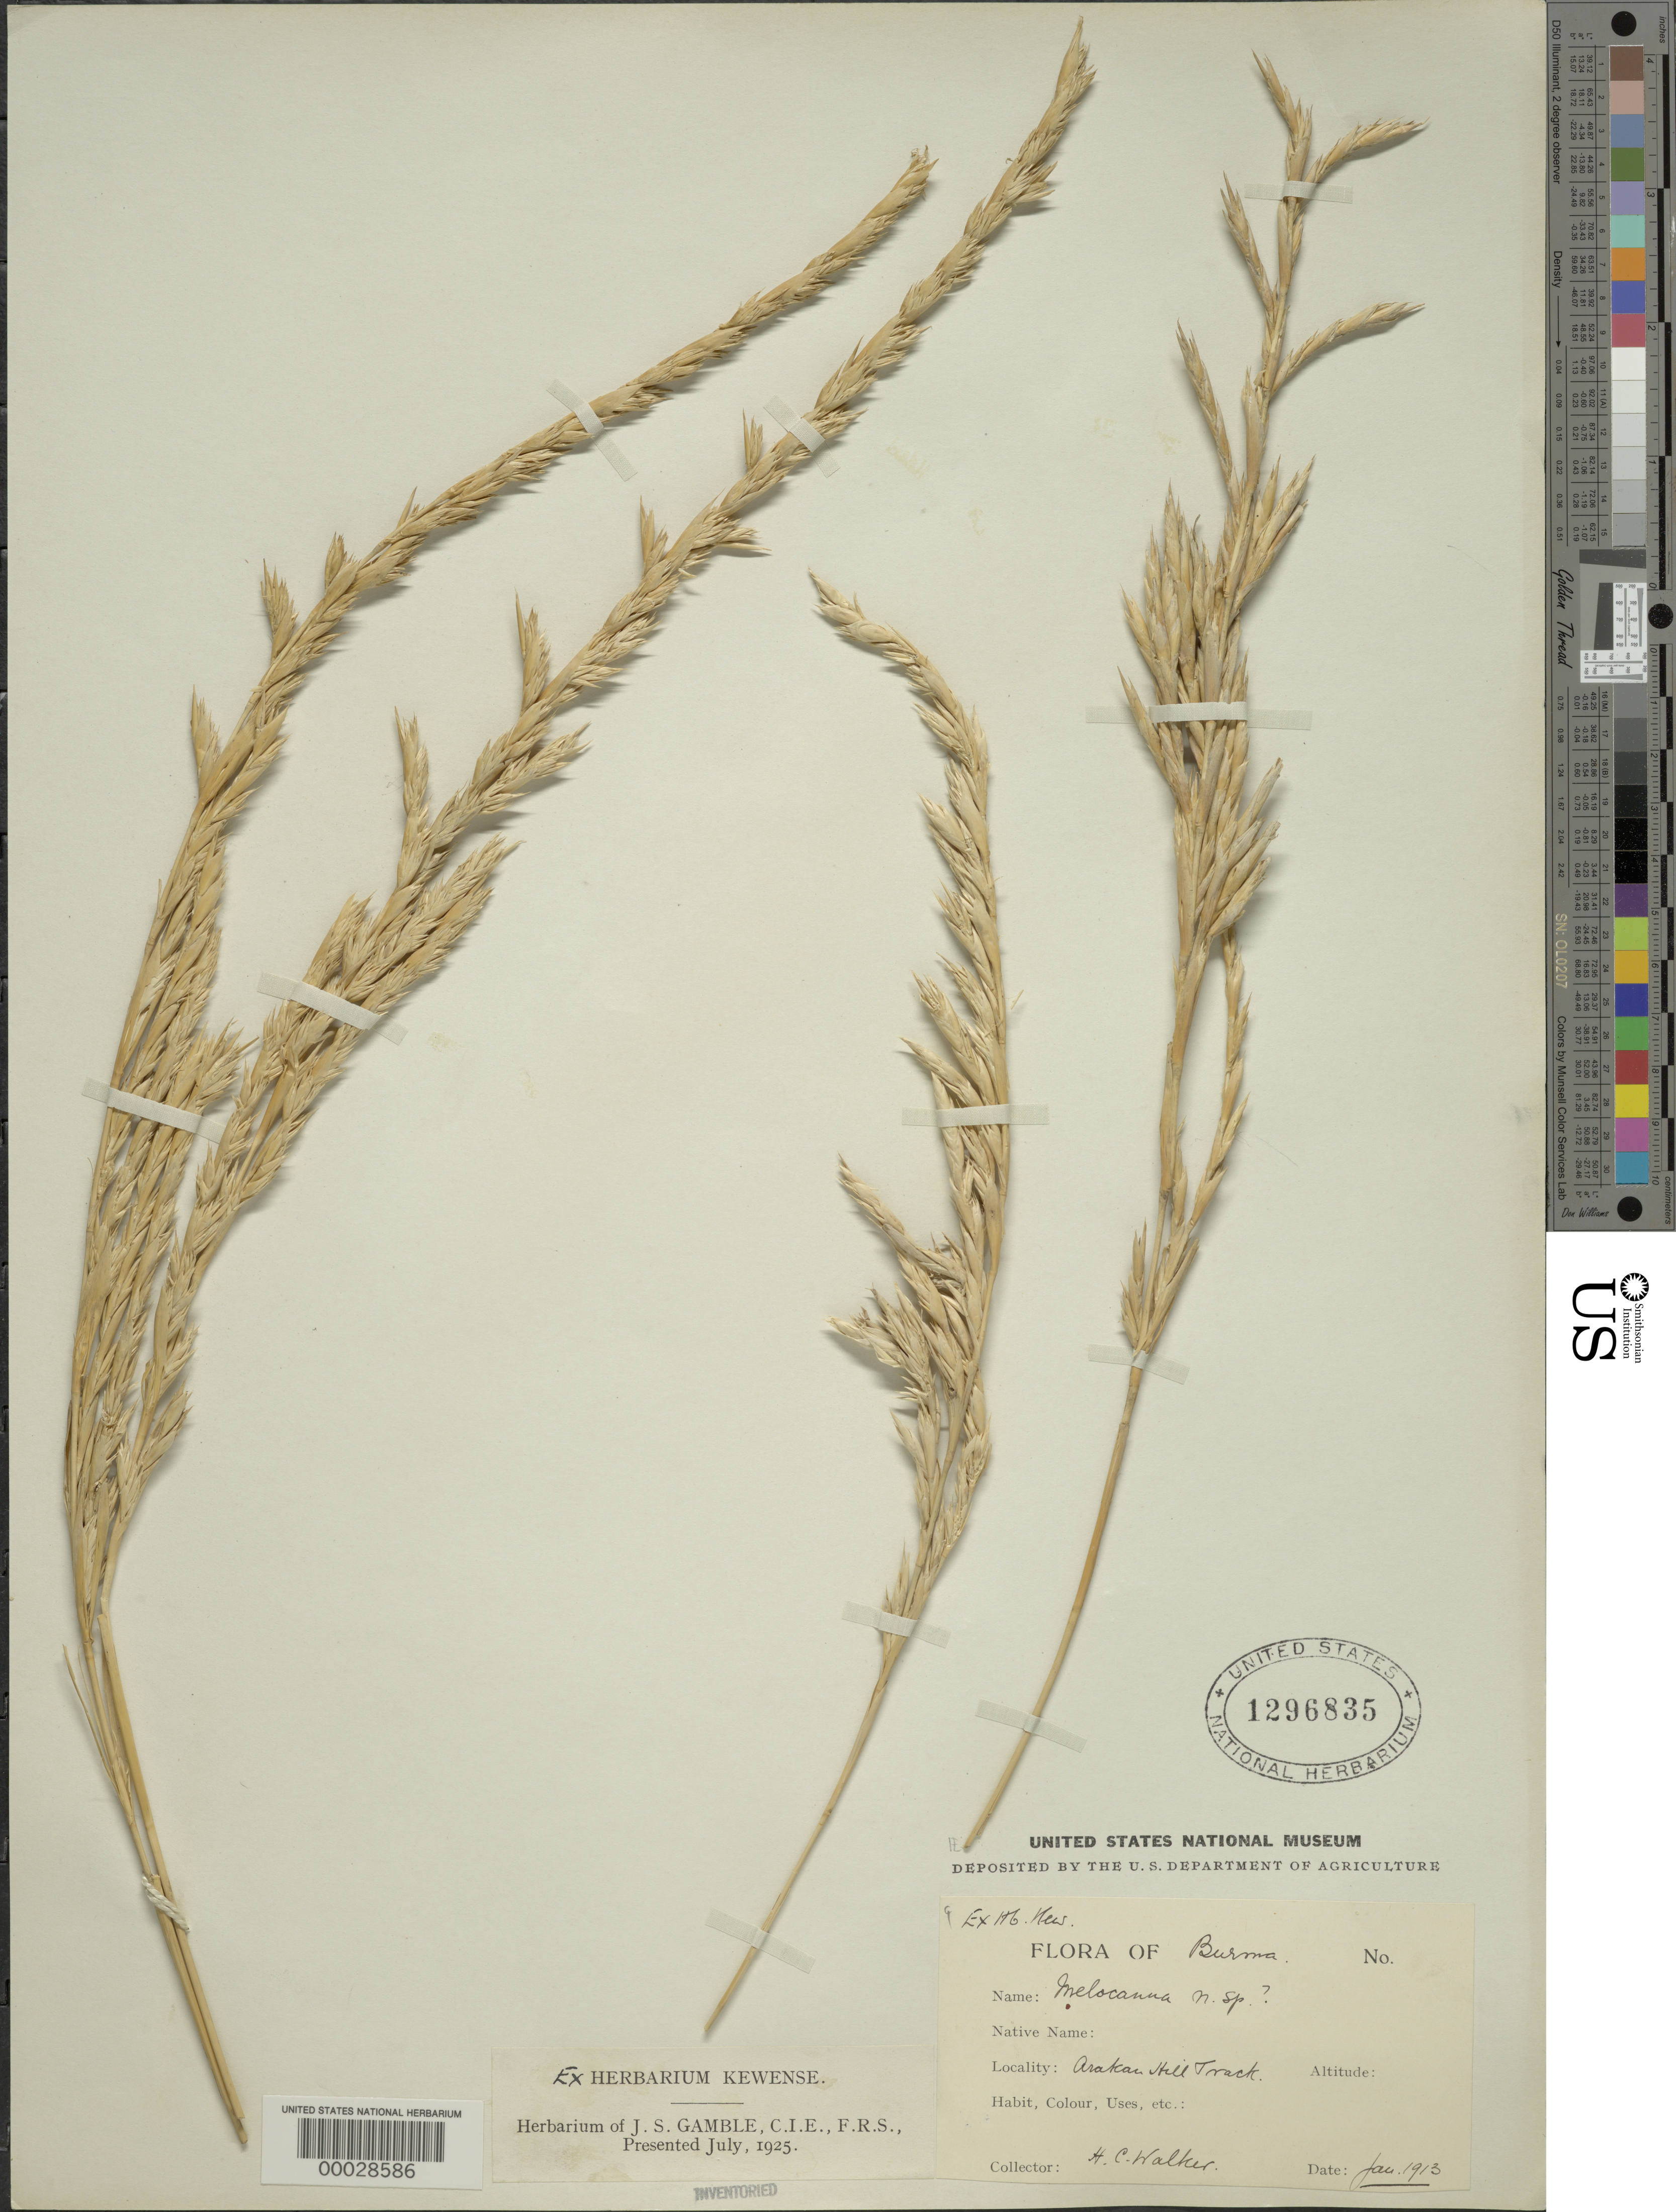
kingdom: Plantae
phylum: Tracheophyta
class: Liliopsida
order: Poales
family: Poaceae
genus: Melocanna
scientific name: Melocanna baccifera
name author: (Roxb.) Kurz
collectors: H. Walker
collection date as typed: Jun 1913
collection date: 1913-06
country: Myanmar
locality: Arakan Hill track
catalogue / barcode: US 1296835